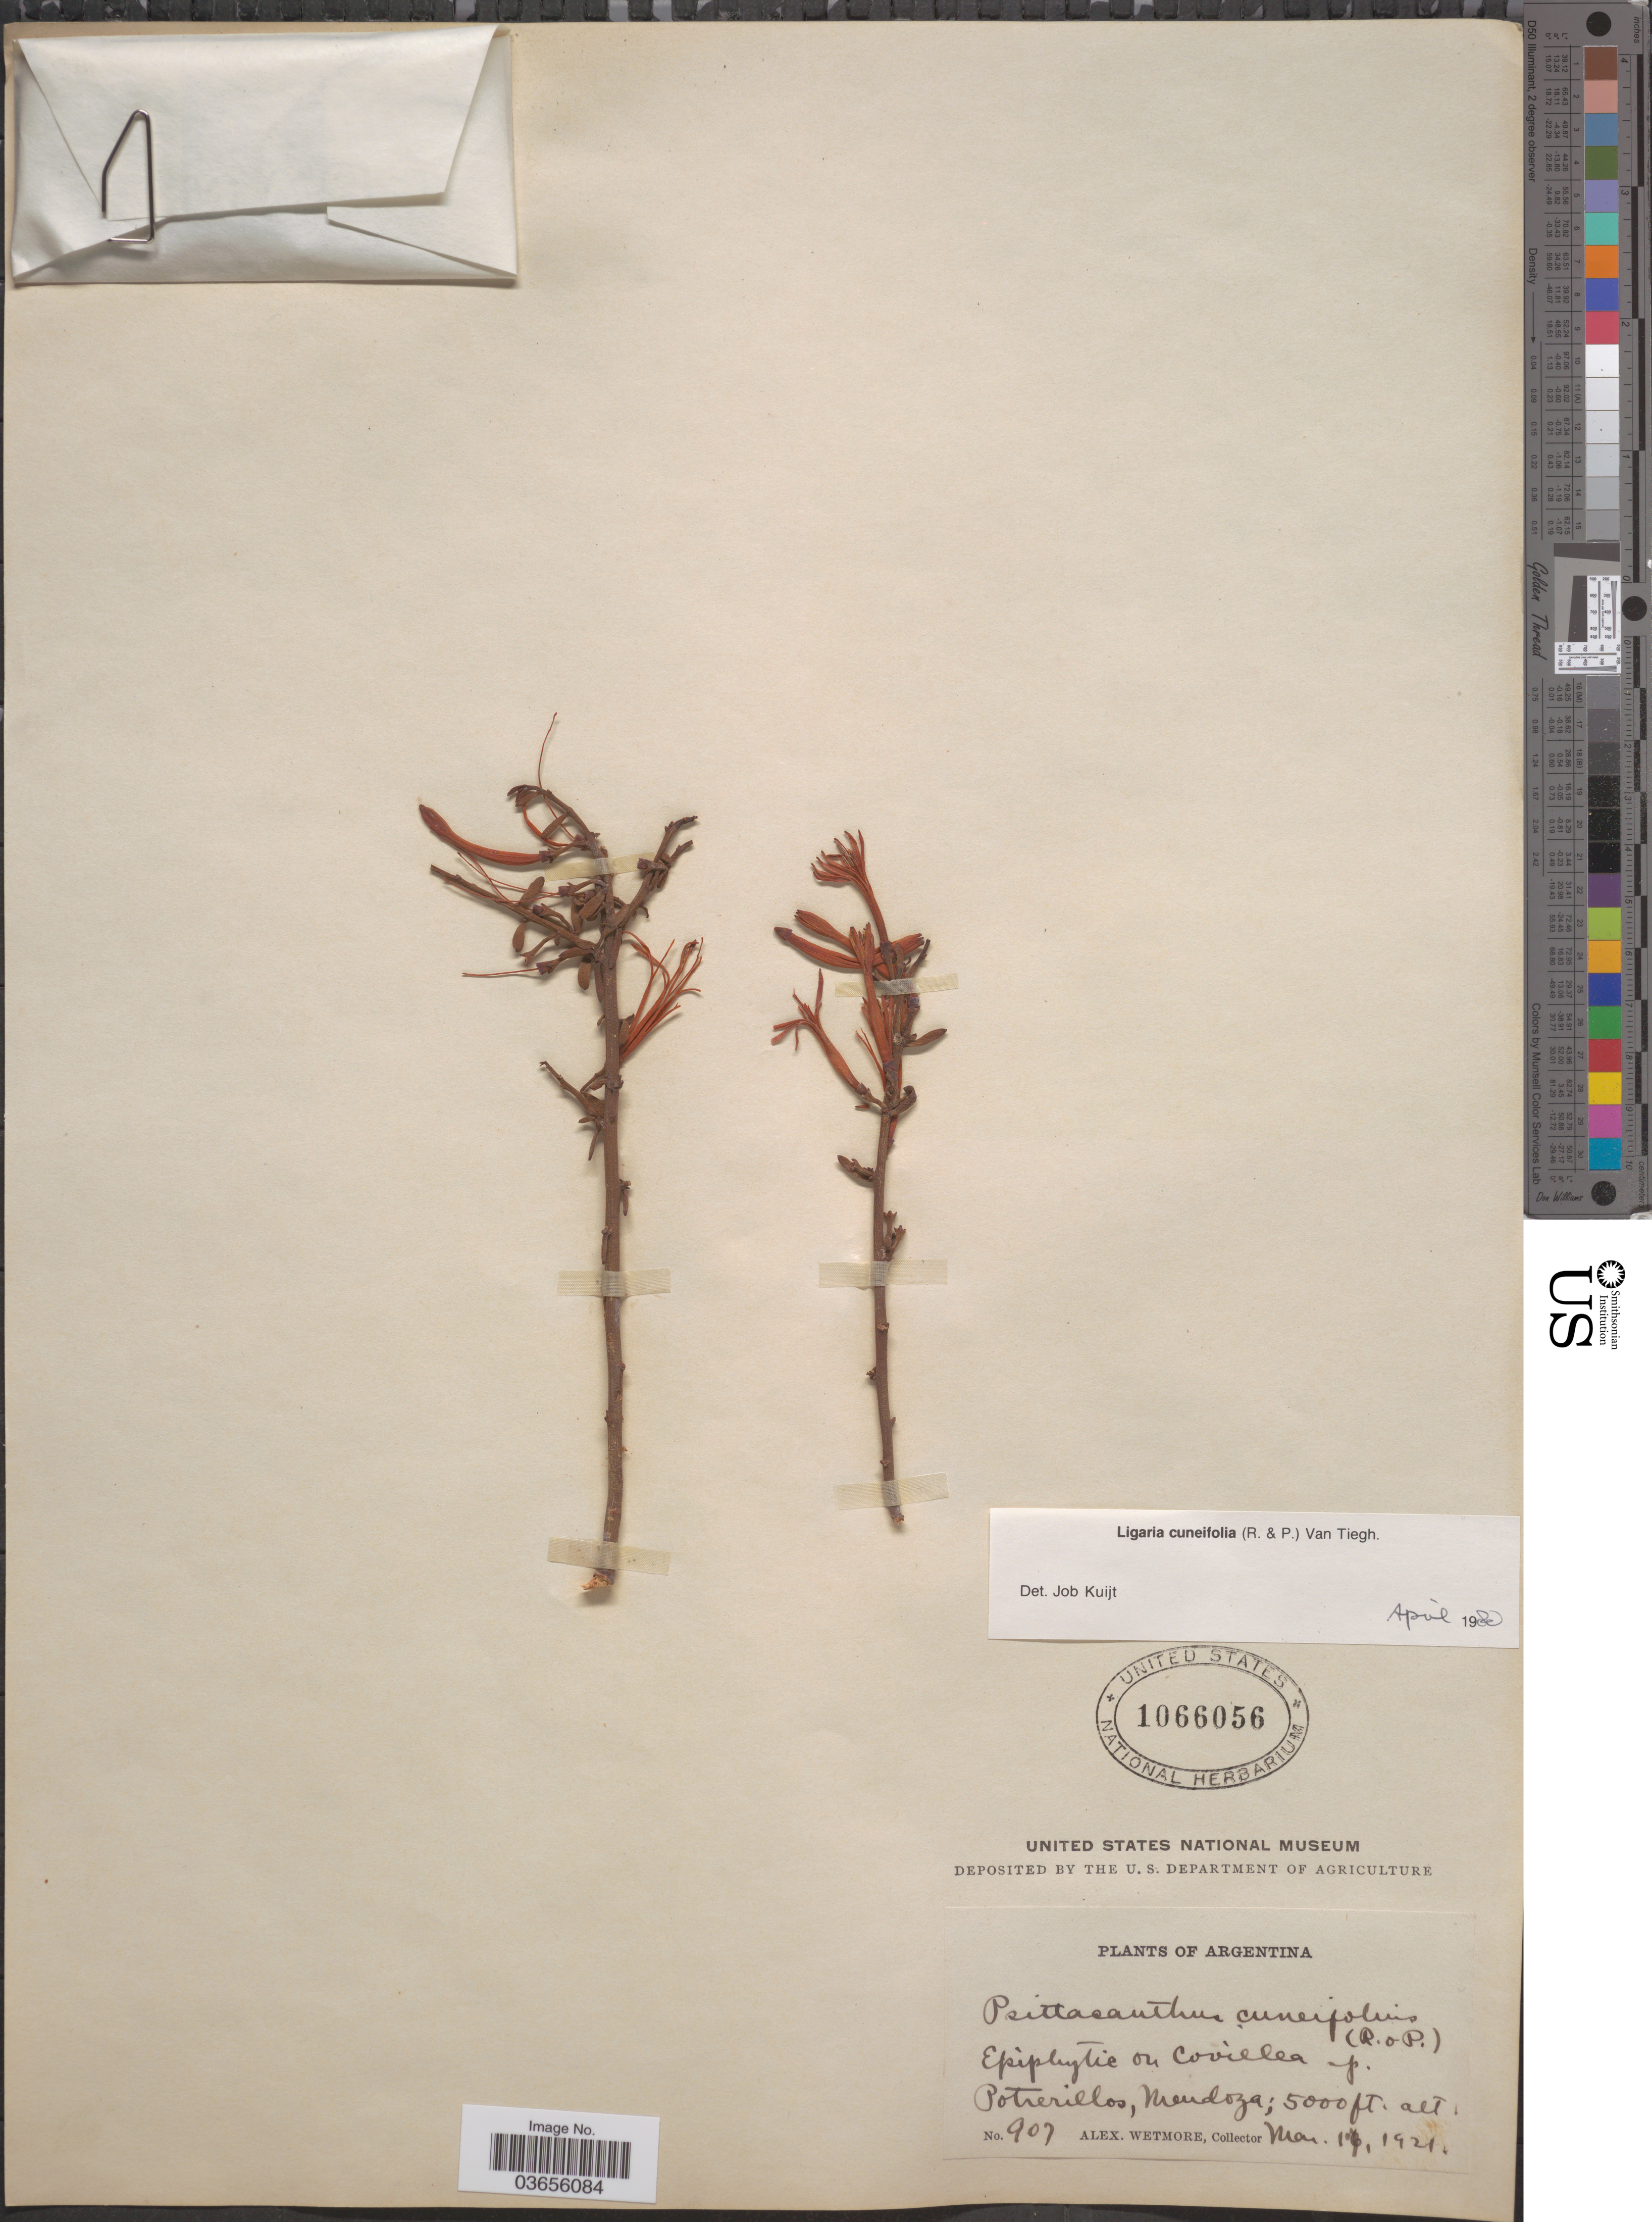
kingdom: Plantae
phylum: Tracheophyta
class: Magnoliopsida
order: Santalales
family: Loranthaceae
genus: Ligaria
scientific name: Ligaria cuneifolia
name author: (Ruiz & Pav.) Tiegh.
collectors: A. Wetmore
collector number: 907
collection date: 1921-03-17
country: Argentina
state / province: Mendoza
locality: Potrerillos.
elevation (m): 1524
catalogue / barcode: US 1066056